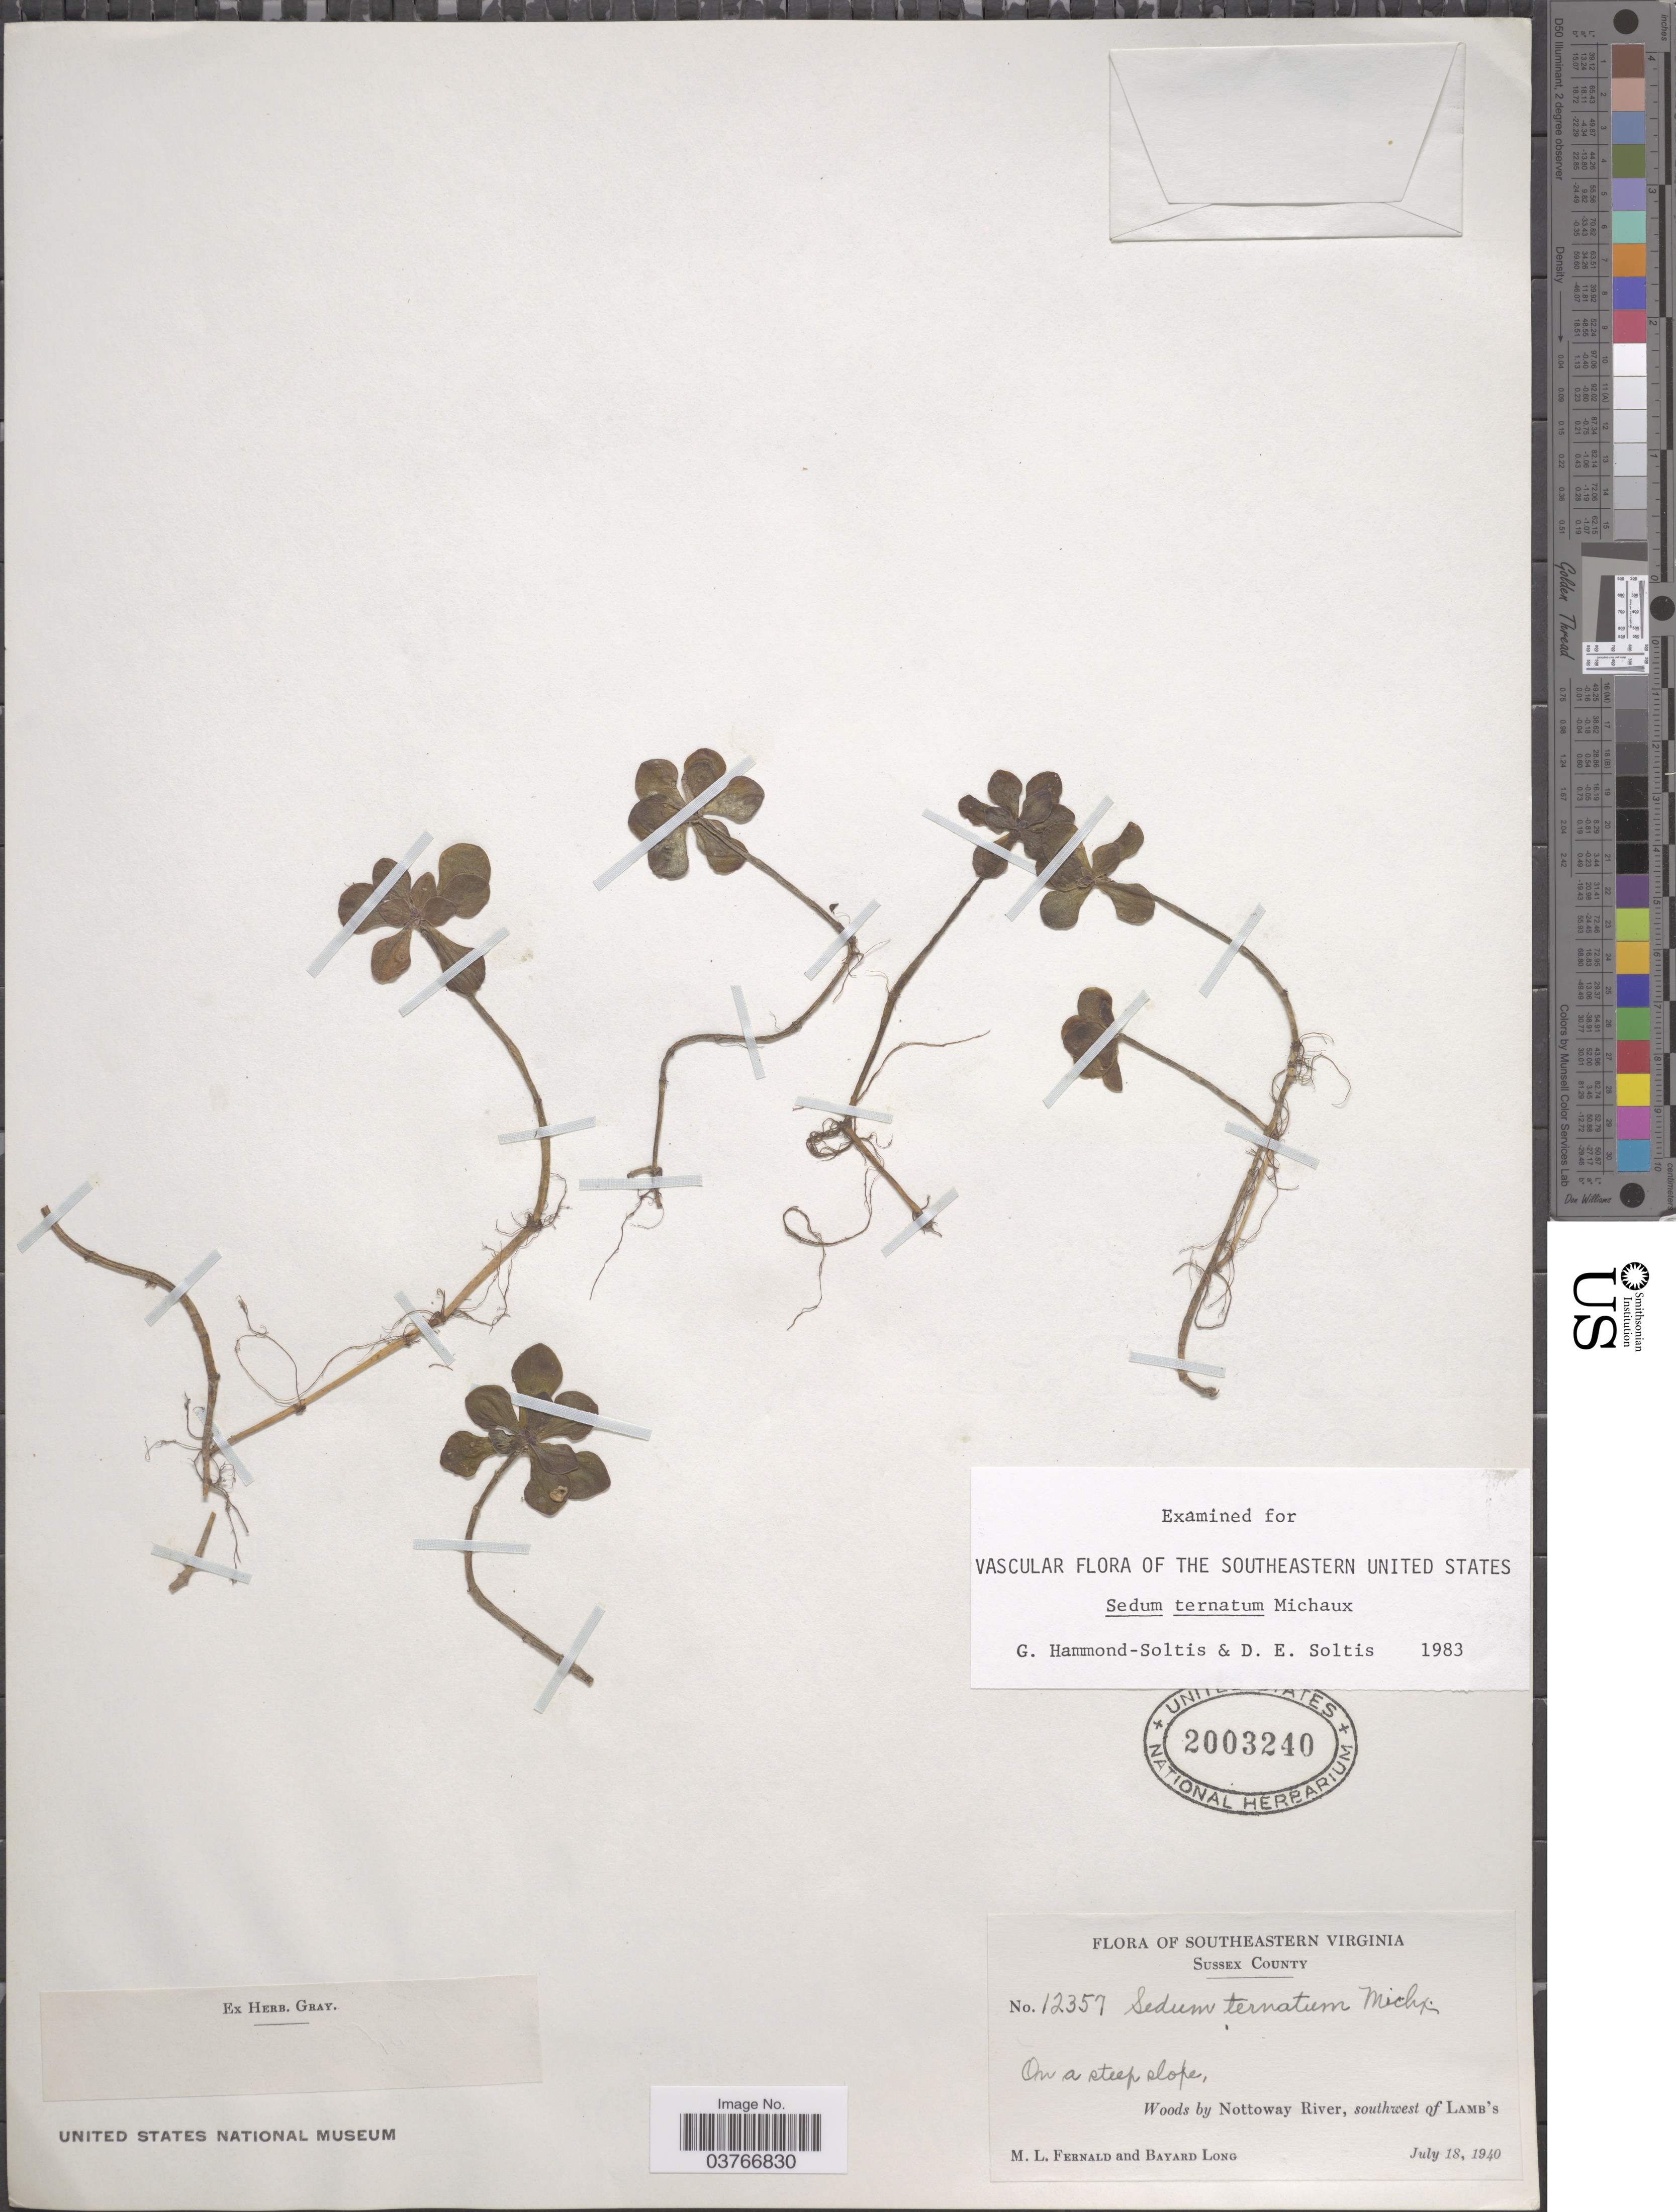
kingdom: Plantae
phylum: Tracheophyta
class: Magnoliopsida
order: Saxifragales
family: Crassulaceae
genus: Sedum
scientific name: Sedum ternatum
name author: Michx.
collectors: M. L. Fernald & B. Long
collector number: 12357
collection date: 1940-07-18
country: United States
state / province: Virginia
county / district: Sussex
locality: Southeastern Virginia. Sussex County. Nottoway River, southwest of Lamb's.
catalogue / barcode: US 2003240